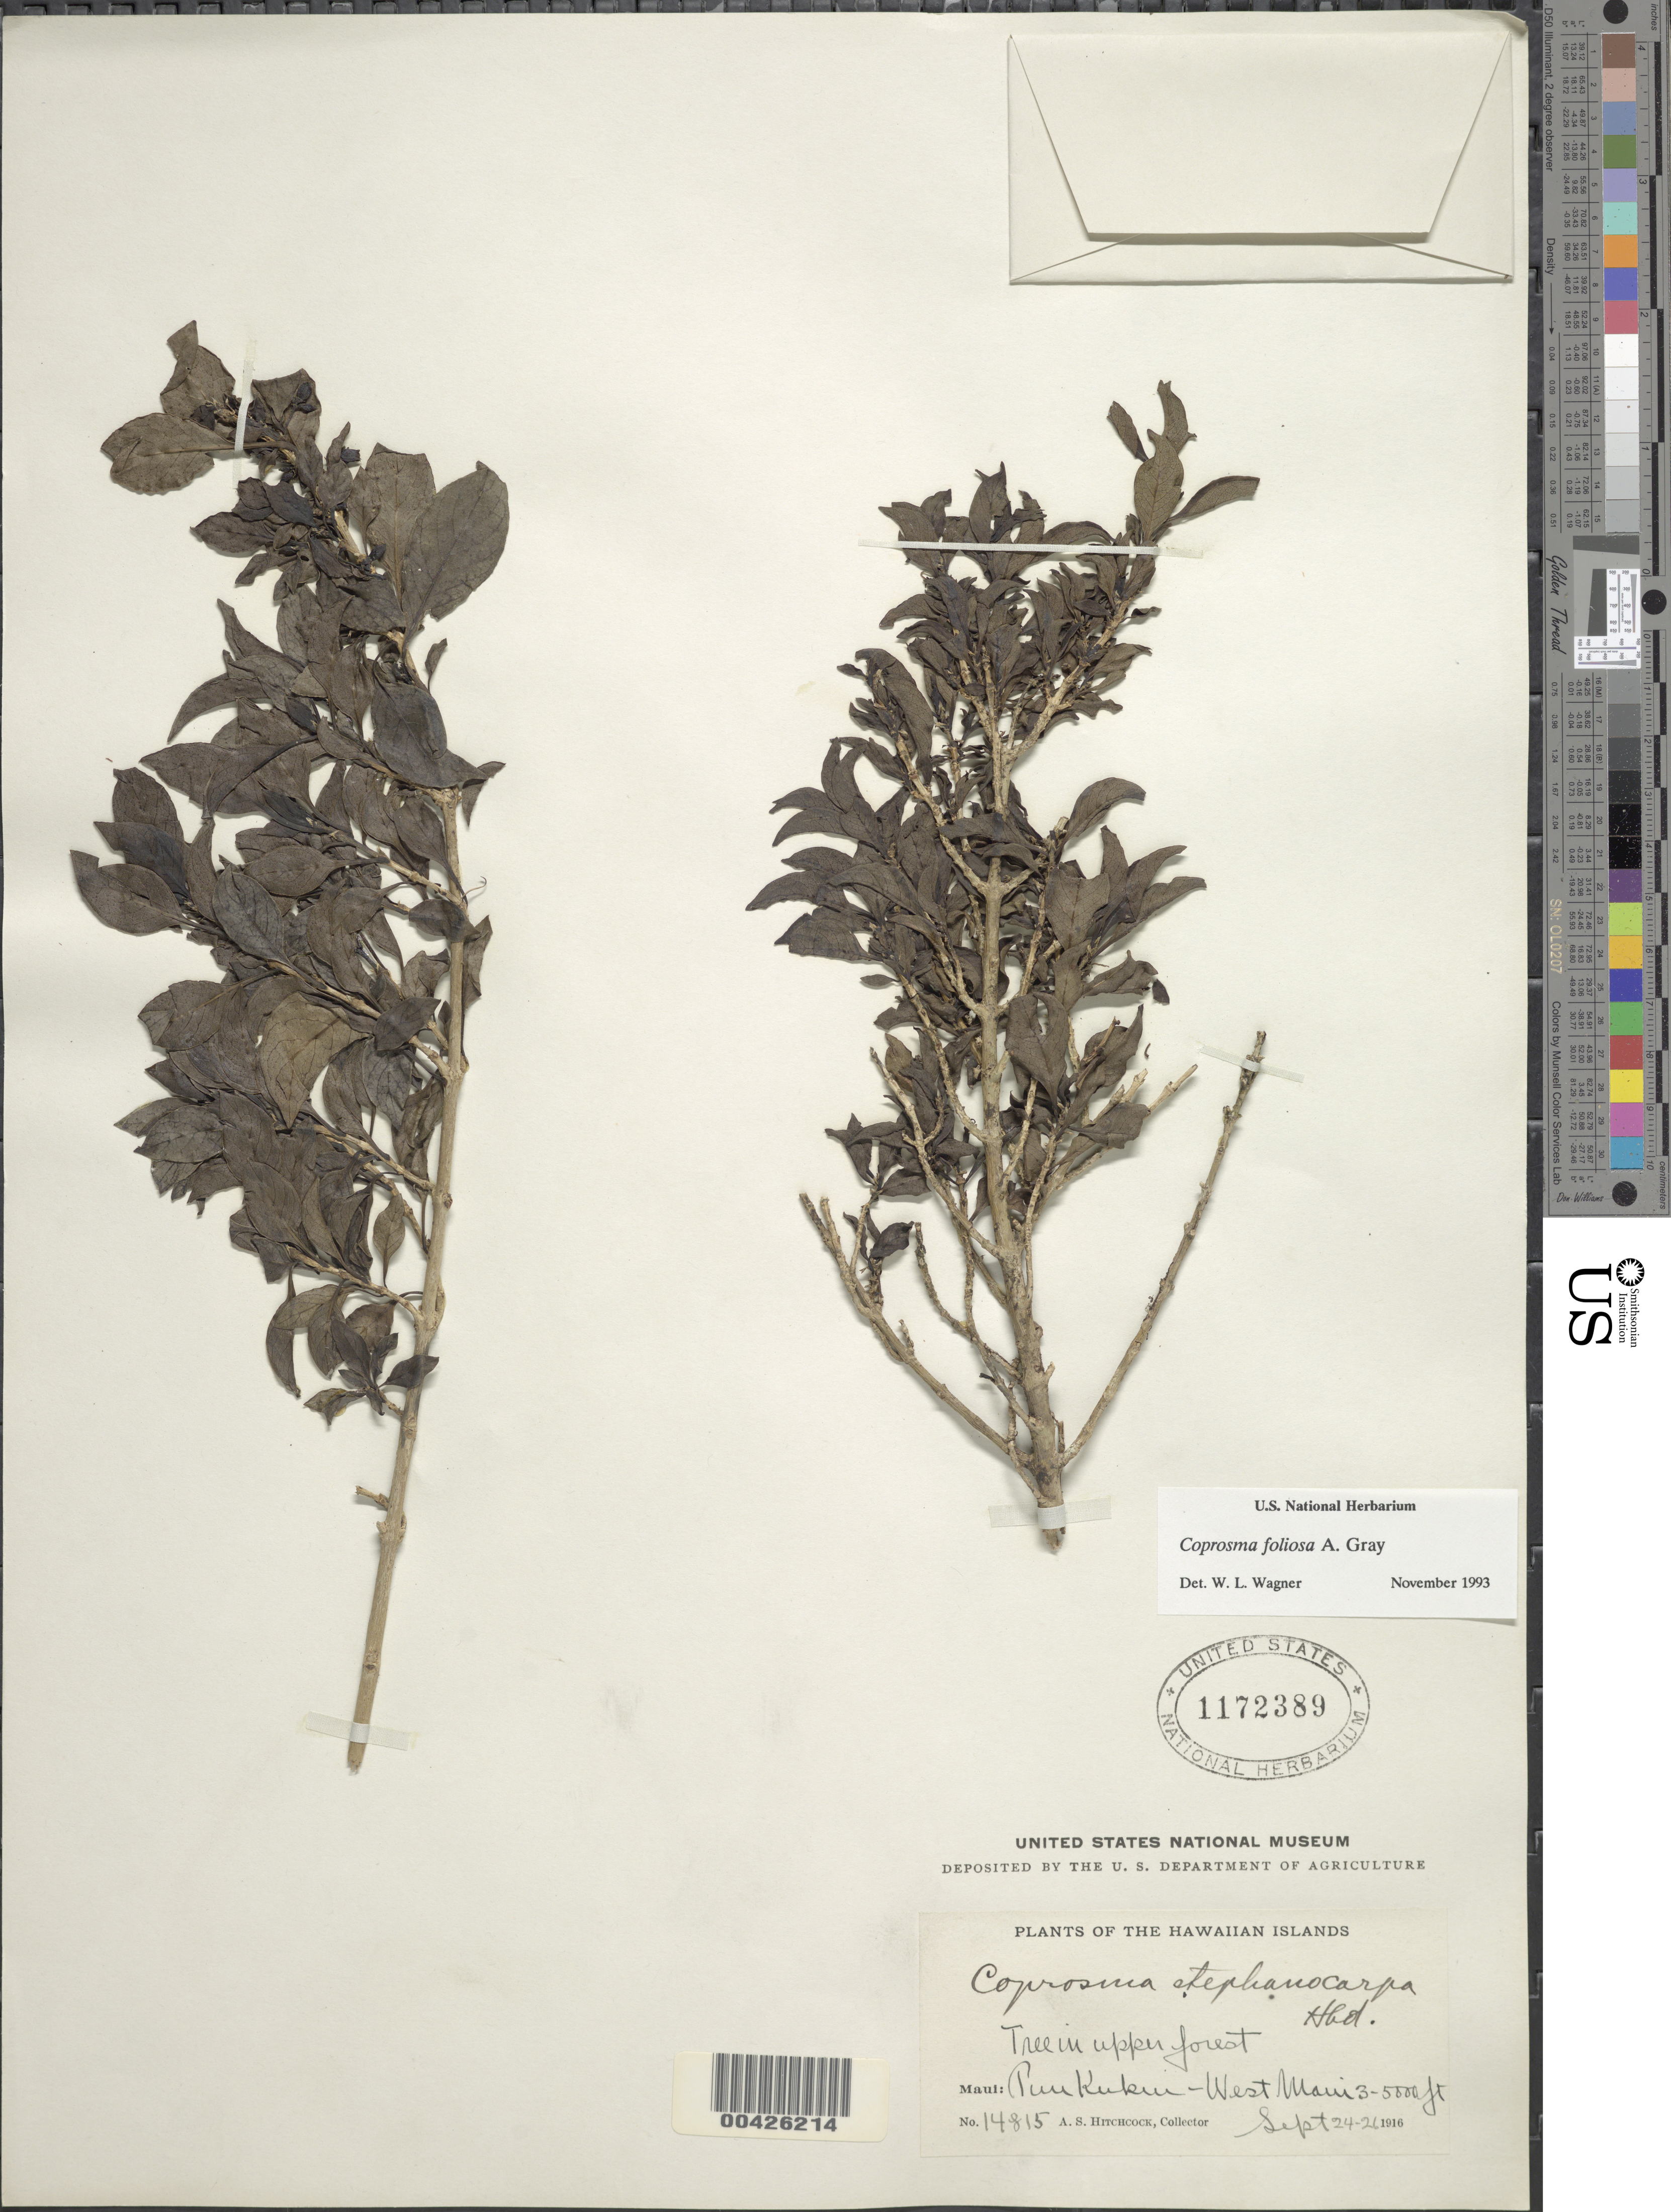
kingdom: Plantae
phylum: Tracheophyta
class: Magnoliopsida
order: Gentianales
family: Rubiaceae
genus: Coprosma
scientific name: Coprosma foliosa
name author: A. Gray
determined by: Wagner, W. L., (BOT), Smithsonian Institution - National Museum of Natural History (UNITED STATES)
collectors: A. S. Hitchcock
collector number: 14815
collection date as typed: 24 Sep 1916 to 26 Sep 1916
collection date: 1916-09-24/1916-09-26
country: United States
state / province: Hawaii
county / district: Maui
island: Maui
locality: Puu Kukui - W Maui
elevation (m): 914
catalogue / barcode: US 1172389